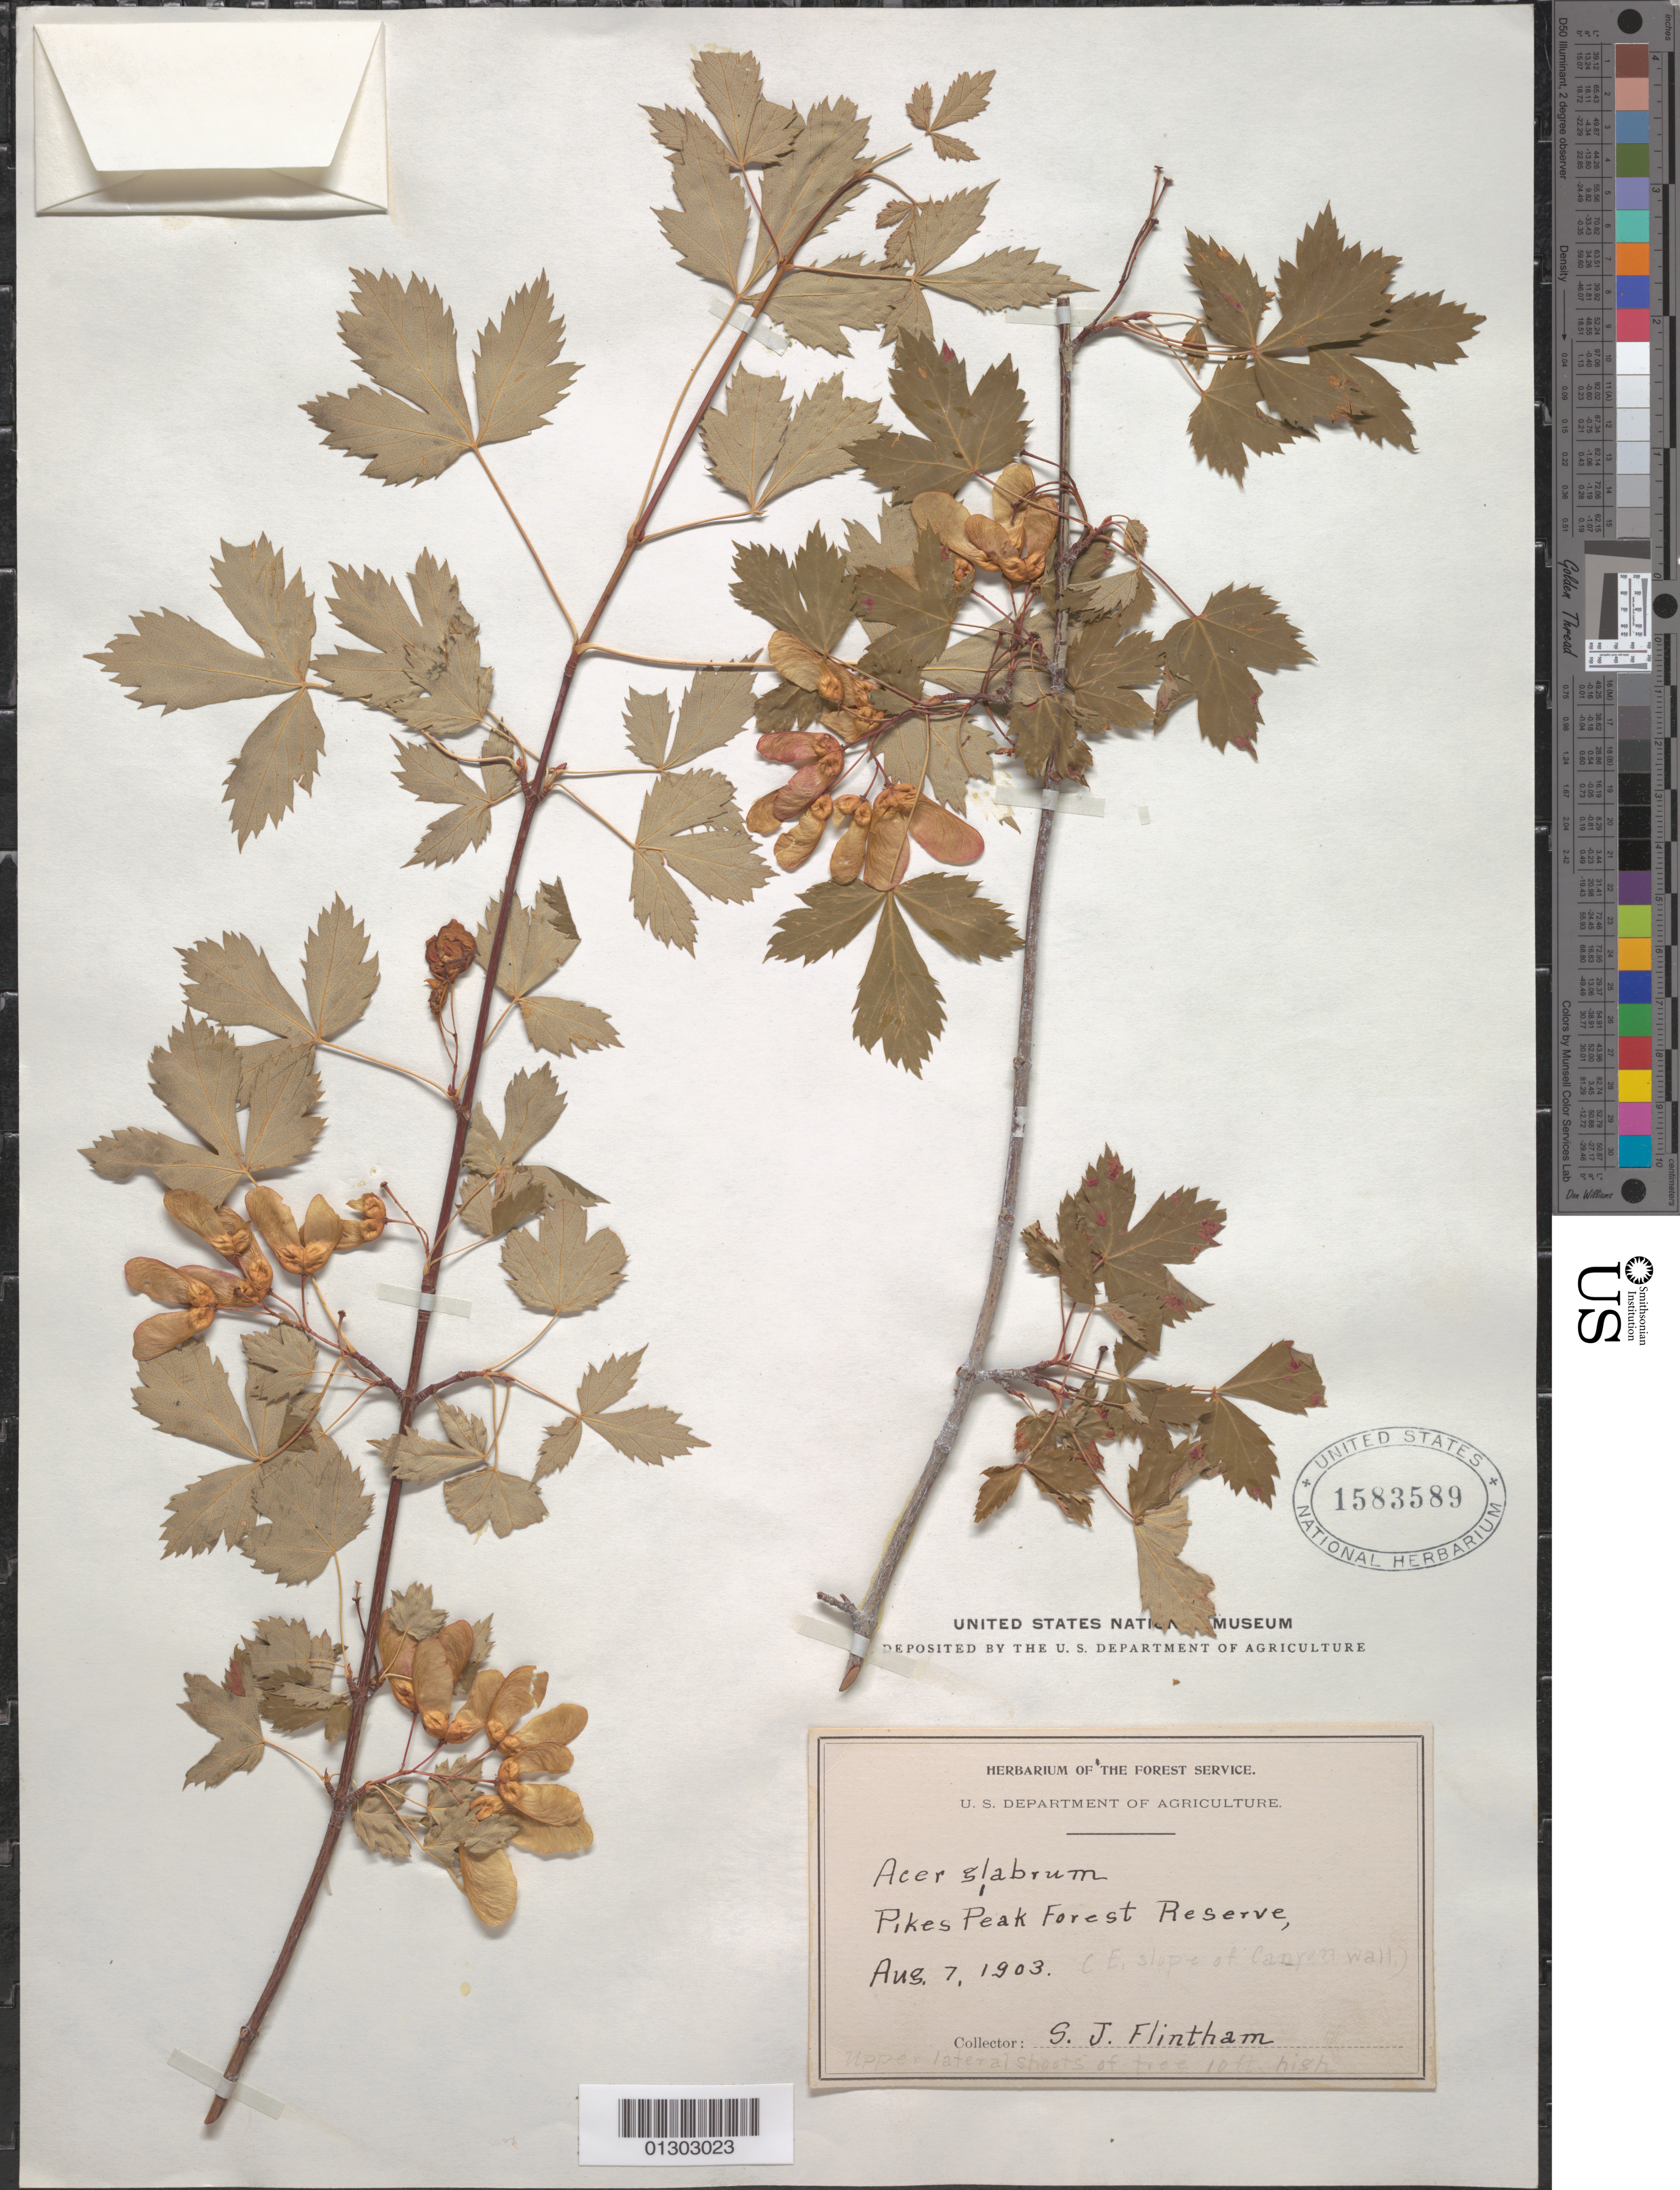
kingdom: Plantae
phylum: Tracheophyta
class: Magnoliopsida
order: Sapindales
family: Sapindaceae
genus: Acer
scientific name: Acer glabrum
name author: Torr.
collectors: S. Flintham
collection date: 1903-08-07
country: United States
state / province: Colorado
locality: Pike's Peak Forest Reserve.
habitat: East slopes of canyon wall.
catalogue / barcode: US 1583589